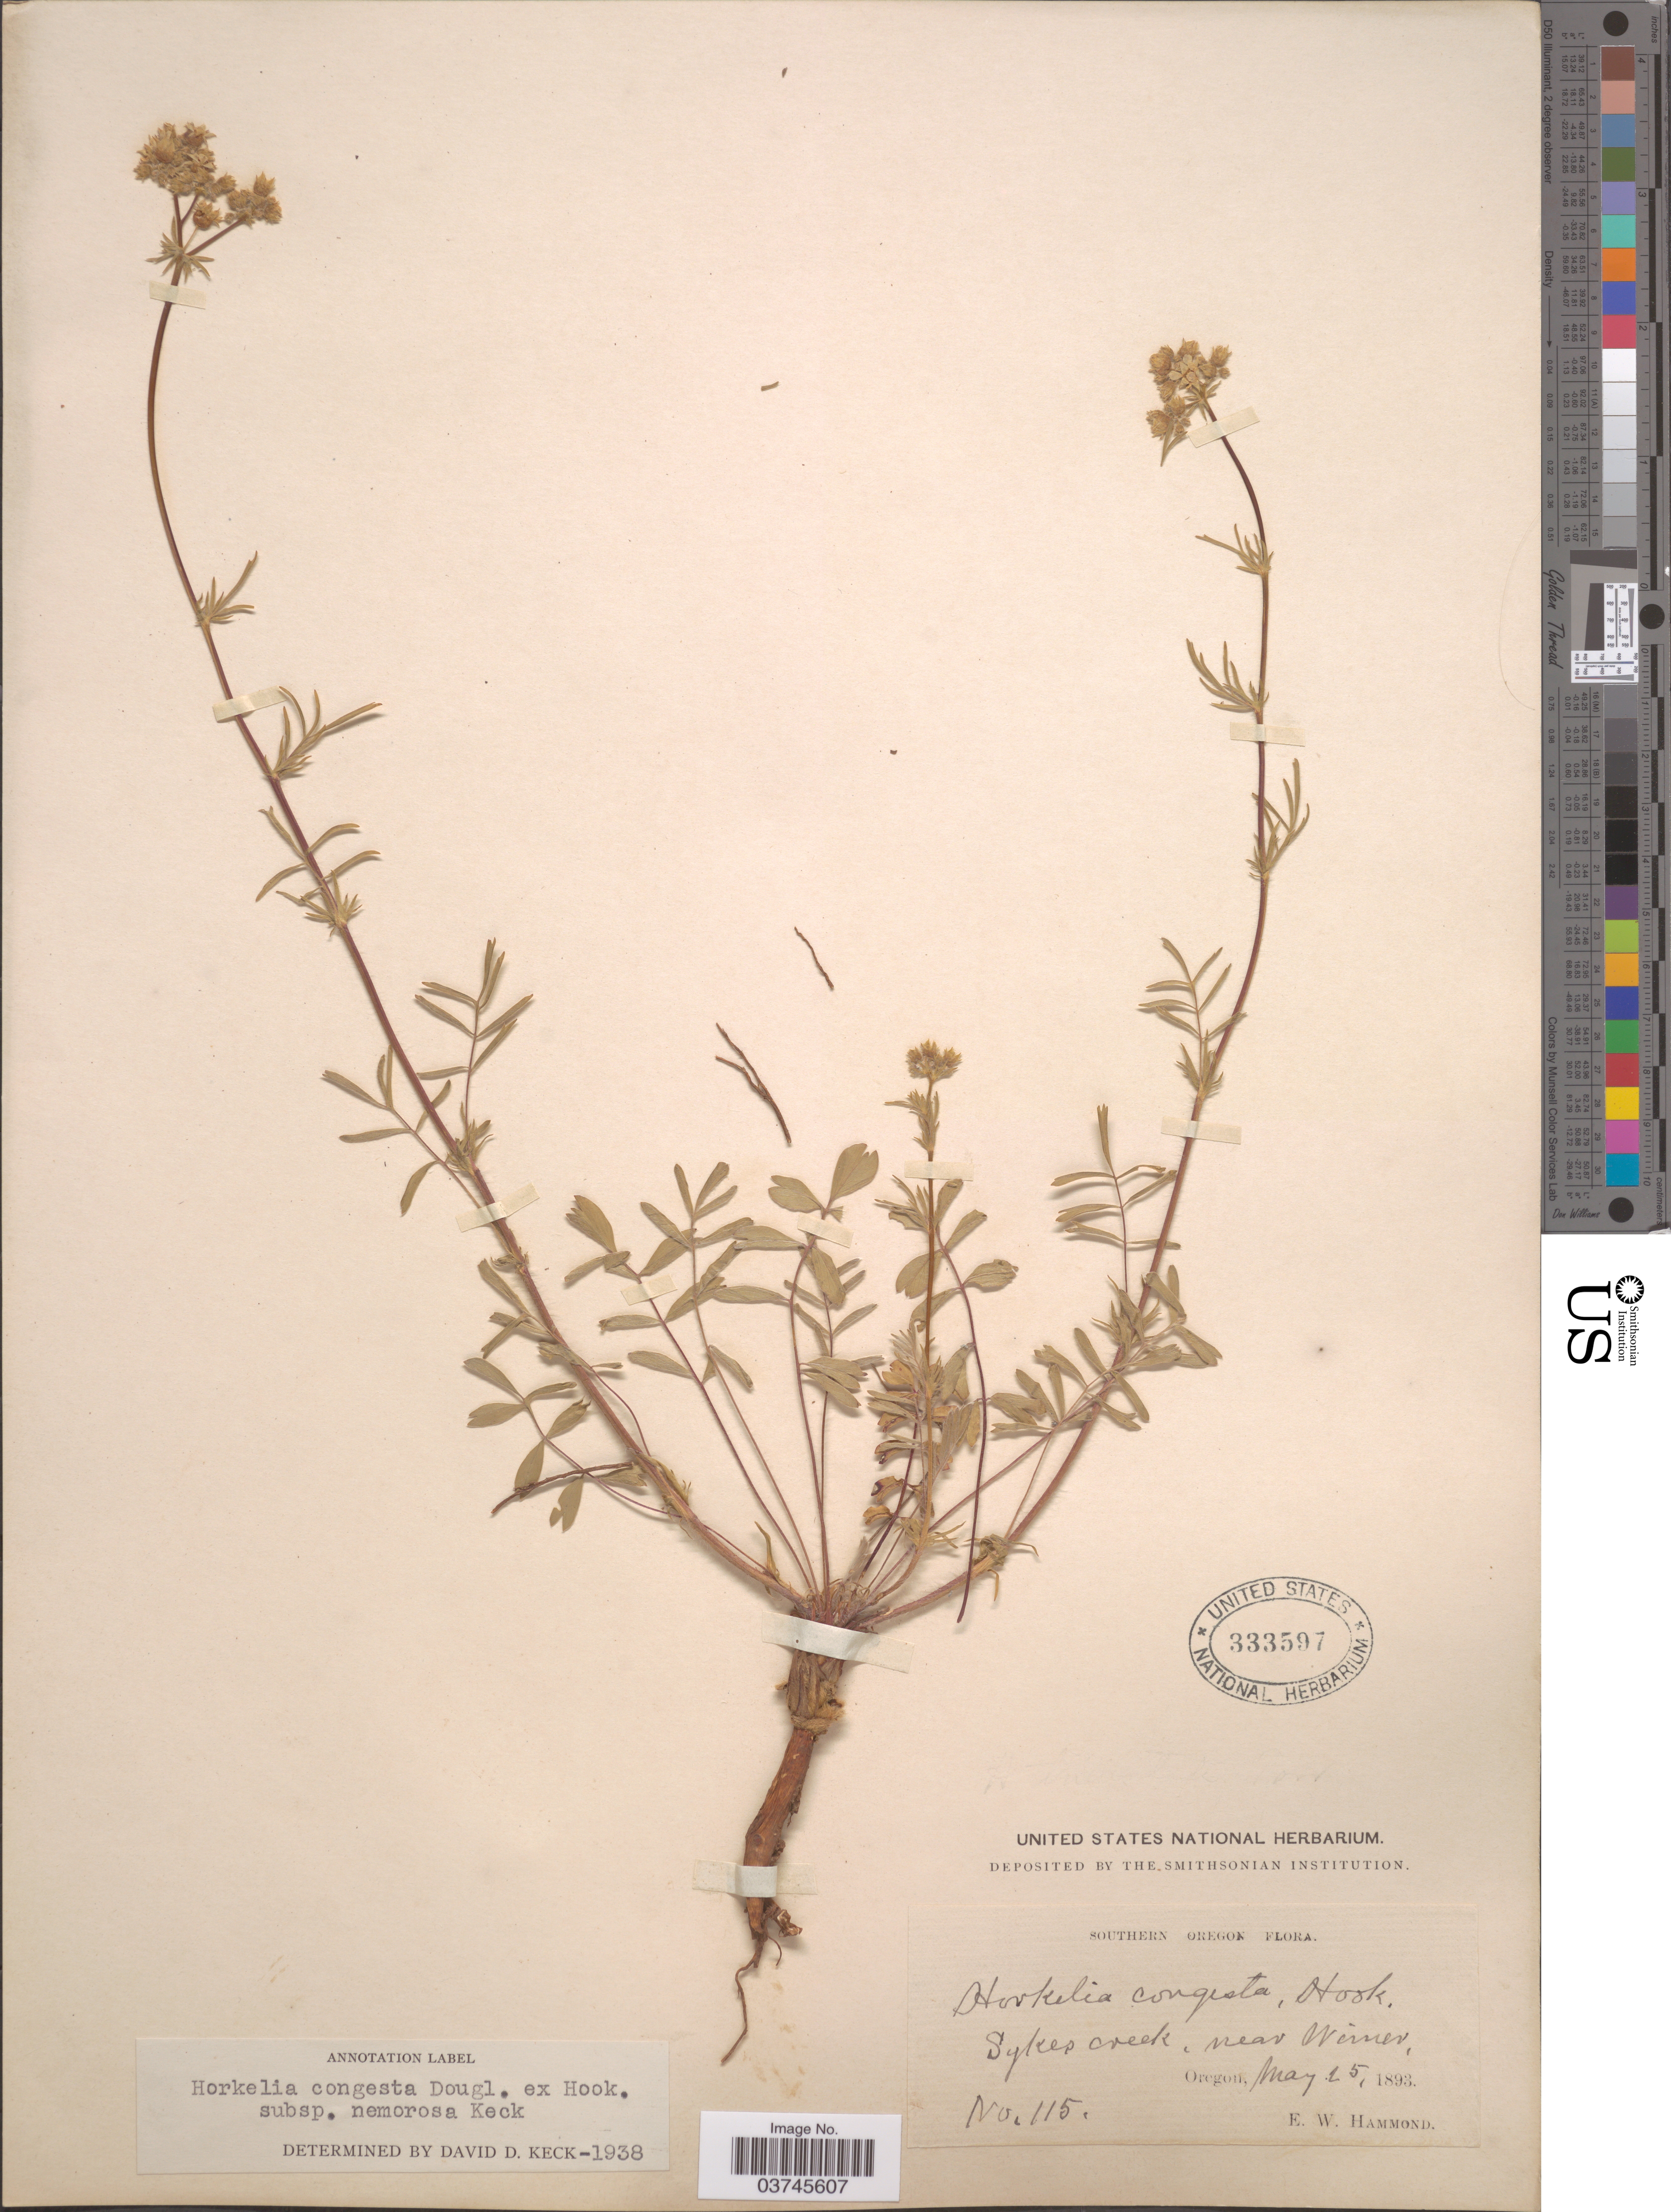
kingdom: Plantae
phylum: Tracheophyta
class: Magnoliopsida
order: Rosales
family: Rosaceae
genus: Potentilla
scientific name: Potentilla congesta var. nemorosa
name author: (D.D. Keck) J.T. Howell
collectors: E. Hammond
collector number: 115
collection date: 1893-05-25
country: United States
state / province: Oregon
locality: Southern Oregon. Sykes creek, near Wimer.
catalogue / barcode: US 333597